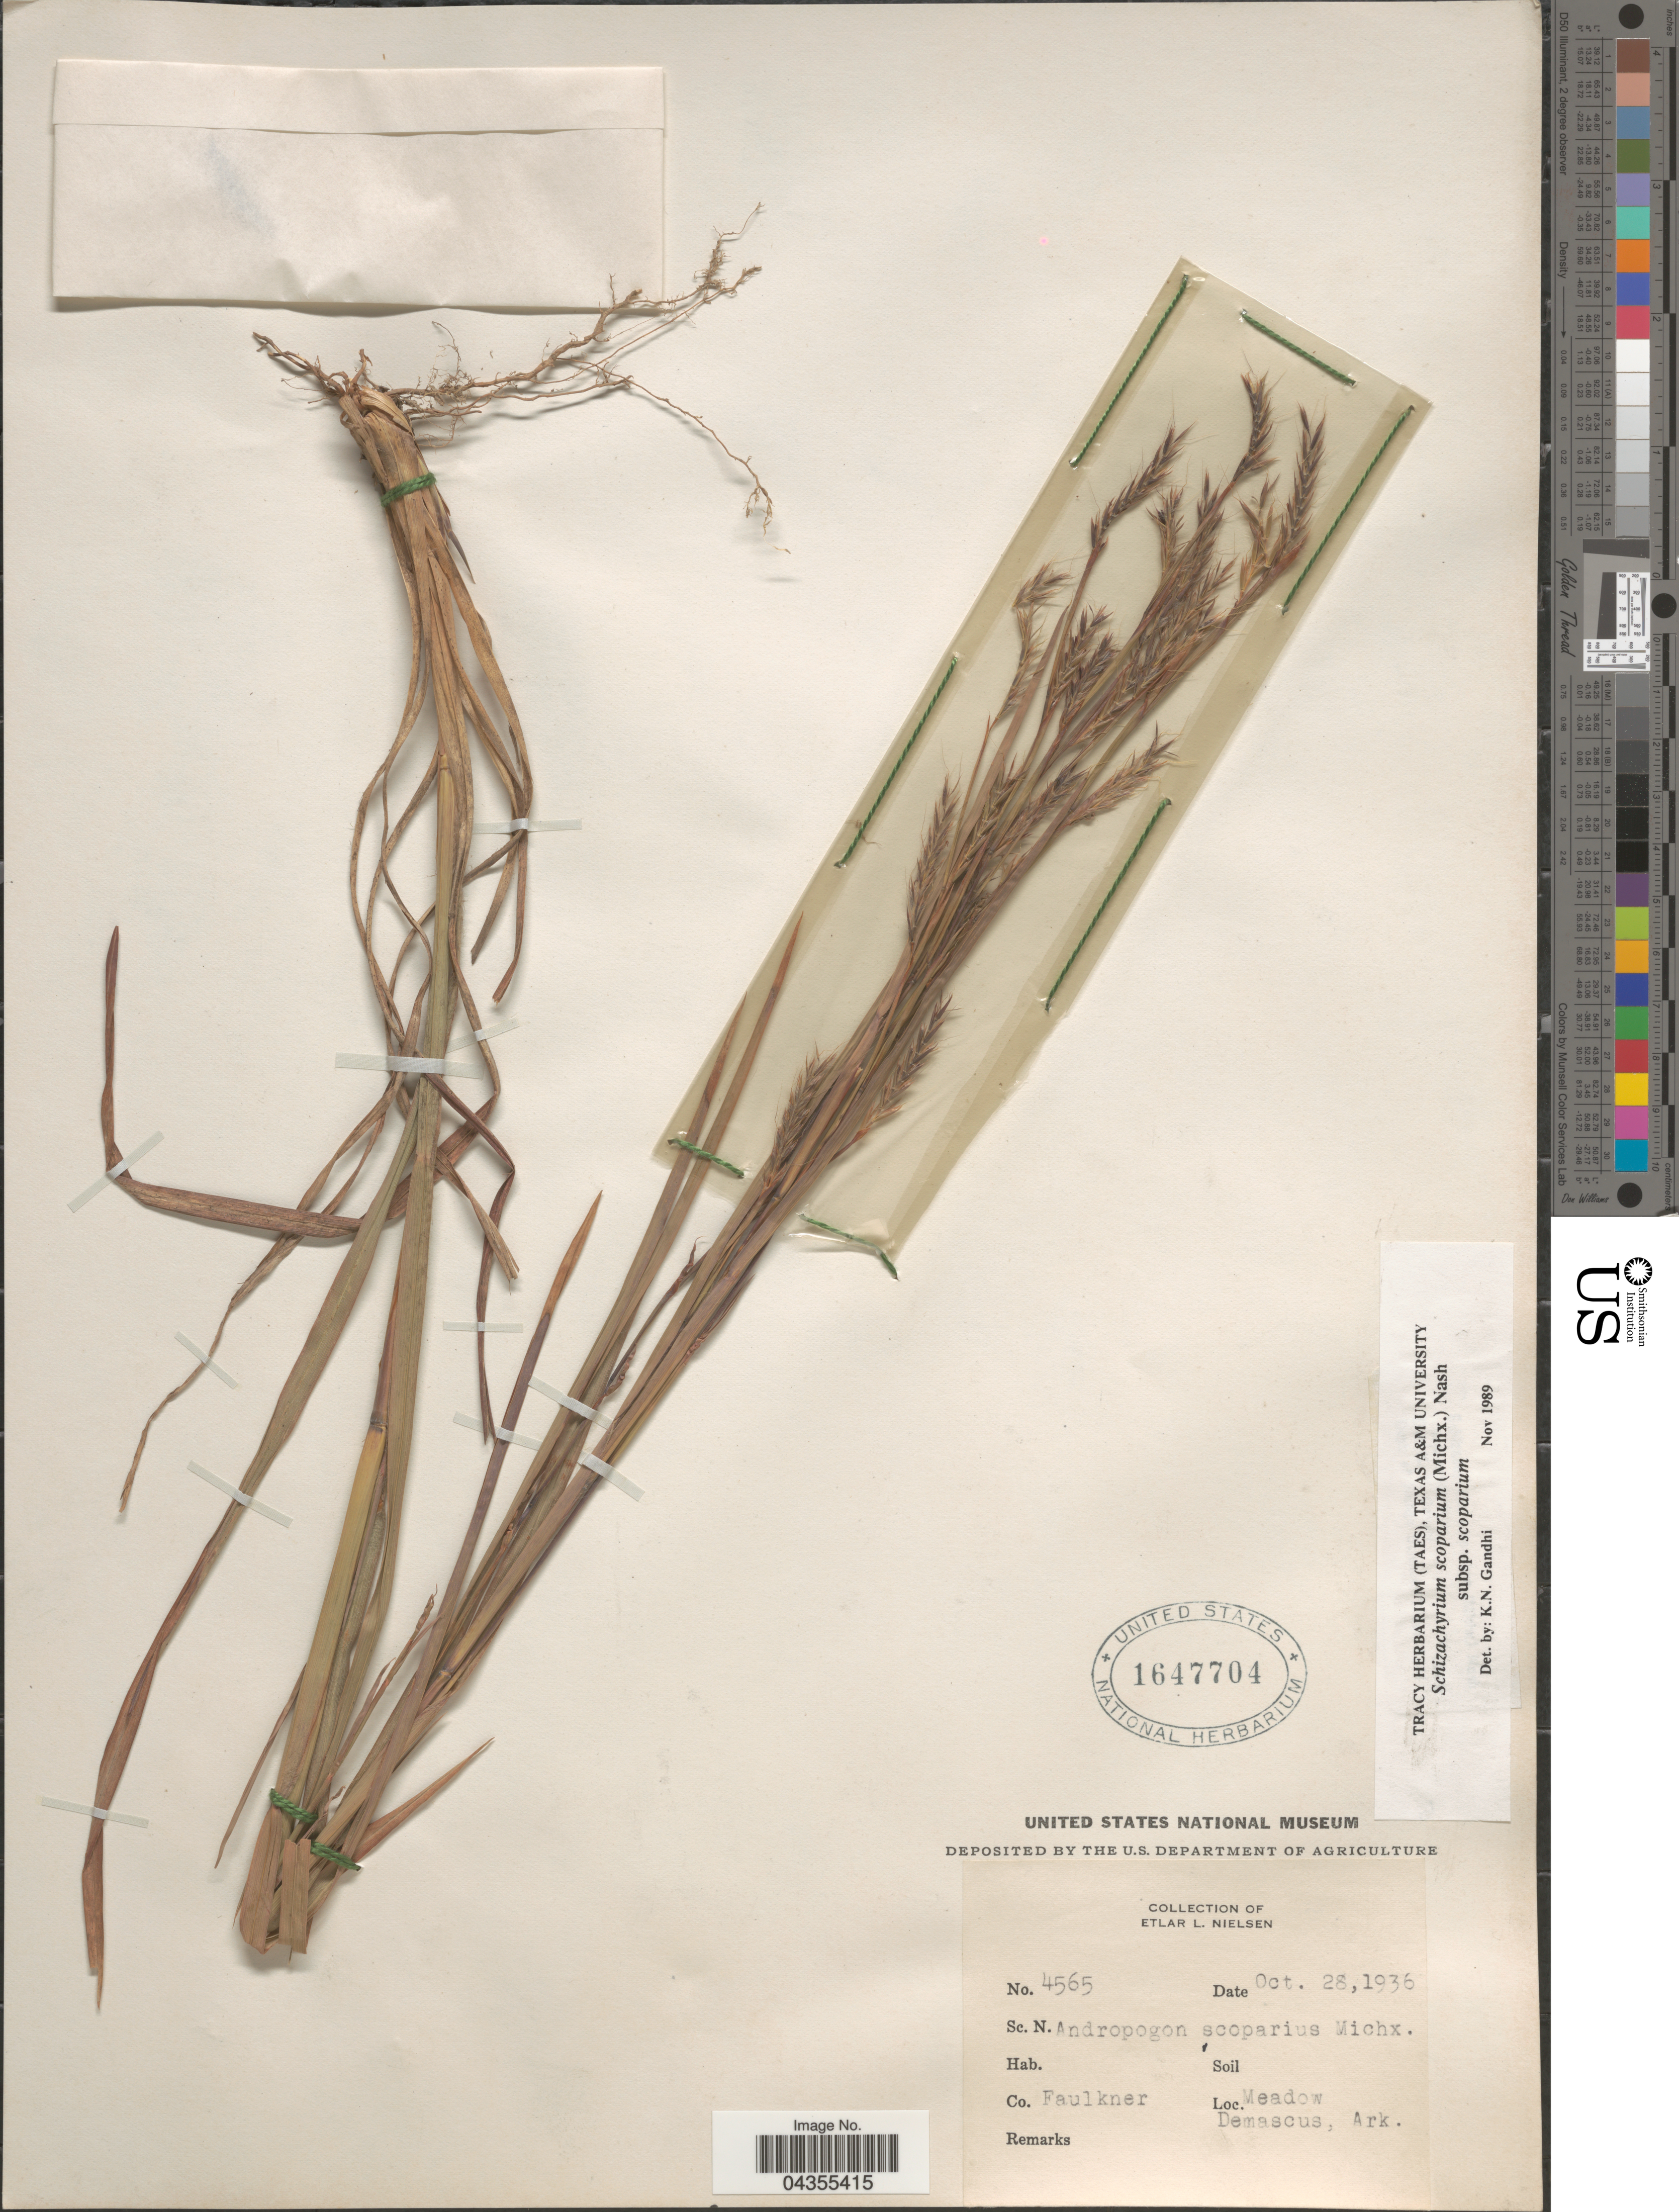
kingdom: Plantae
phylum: Tracheophyta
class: Liliopsida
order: Poales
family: Poaceae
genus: Schizachyrium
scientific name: Schizachyrium scoparium var. scoparium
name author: (Michx.) Nash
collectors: E. L. Nielsen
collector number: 4565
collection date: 1936-10-28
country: United States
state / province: Arkansas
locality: Co. Faulkner. Meadow. Demascus.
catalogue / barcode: US 1647704